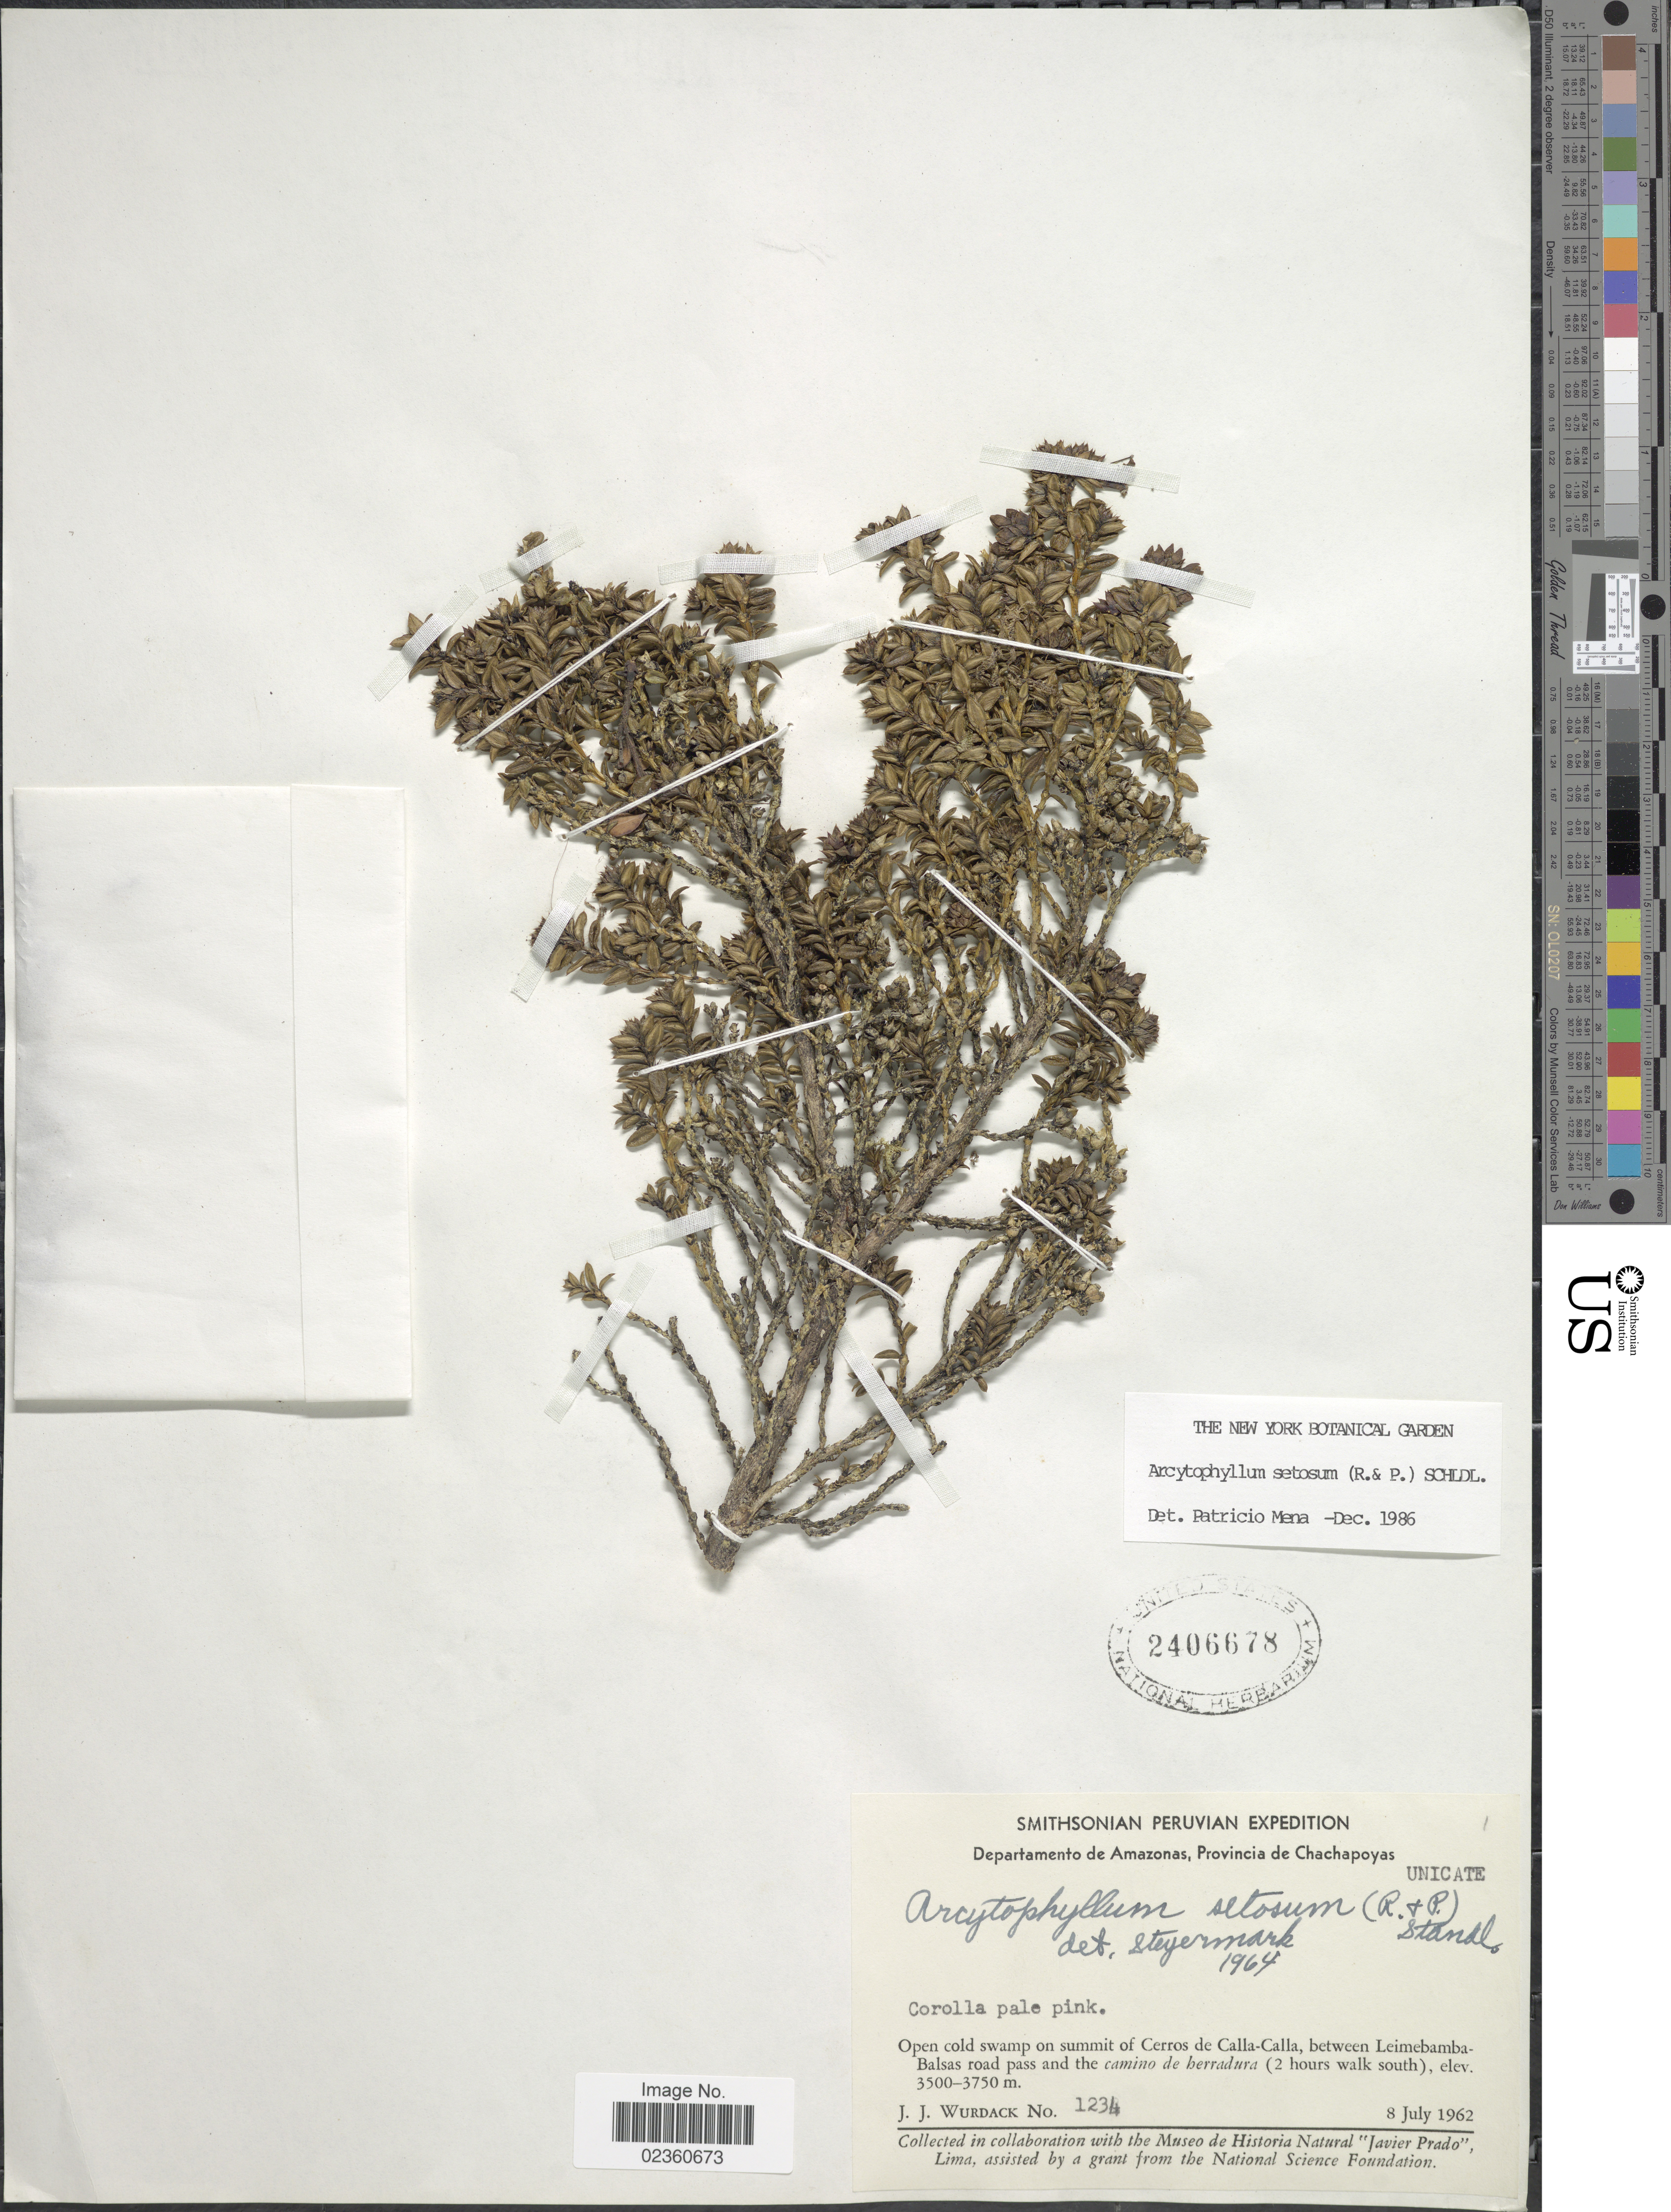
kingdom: Plantae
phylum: Tracheophyta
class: Magnoliopsida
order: Gentianales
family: Rubiaceae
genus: Arcytophyllum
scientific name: Arcytophyllum setosum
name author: (Ruiz & Pav.) Schltdl.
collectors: J. J. Wurdack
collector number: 1234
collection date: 1962-07-08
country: Peru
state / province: Amazonas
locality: Departamento de Amazonas, Provincia de Chachapoyas, Open cold swamp on summit of Cerros de Calla-Calla, between Leimebamba-Balsas road pass and the camino de berradura (2 hours walk south)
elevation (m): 3500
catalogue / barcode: US 2406678